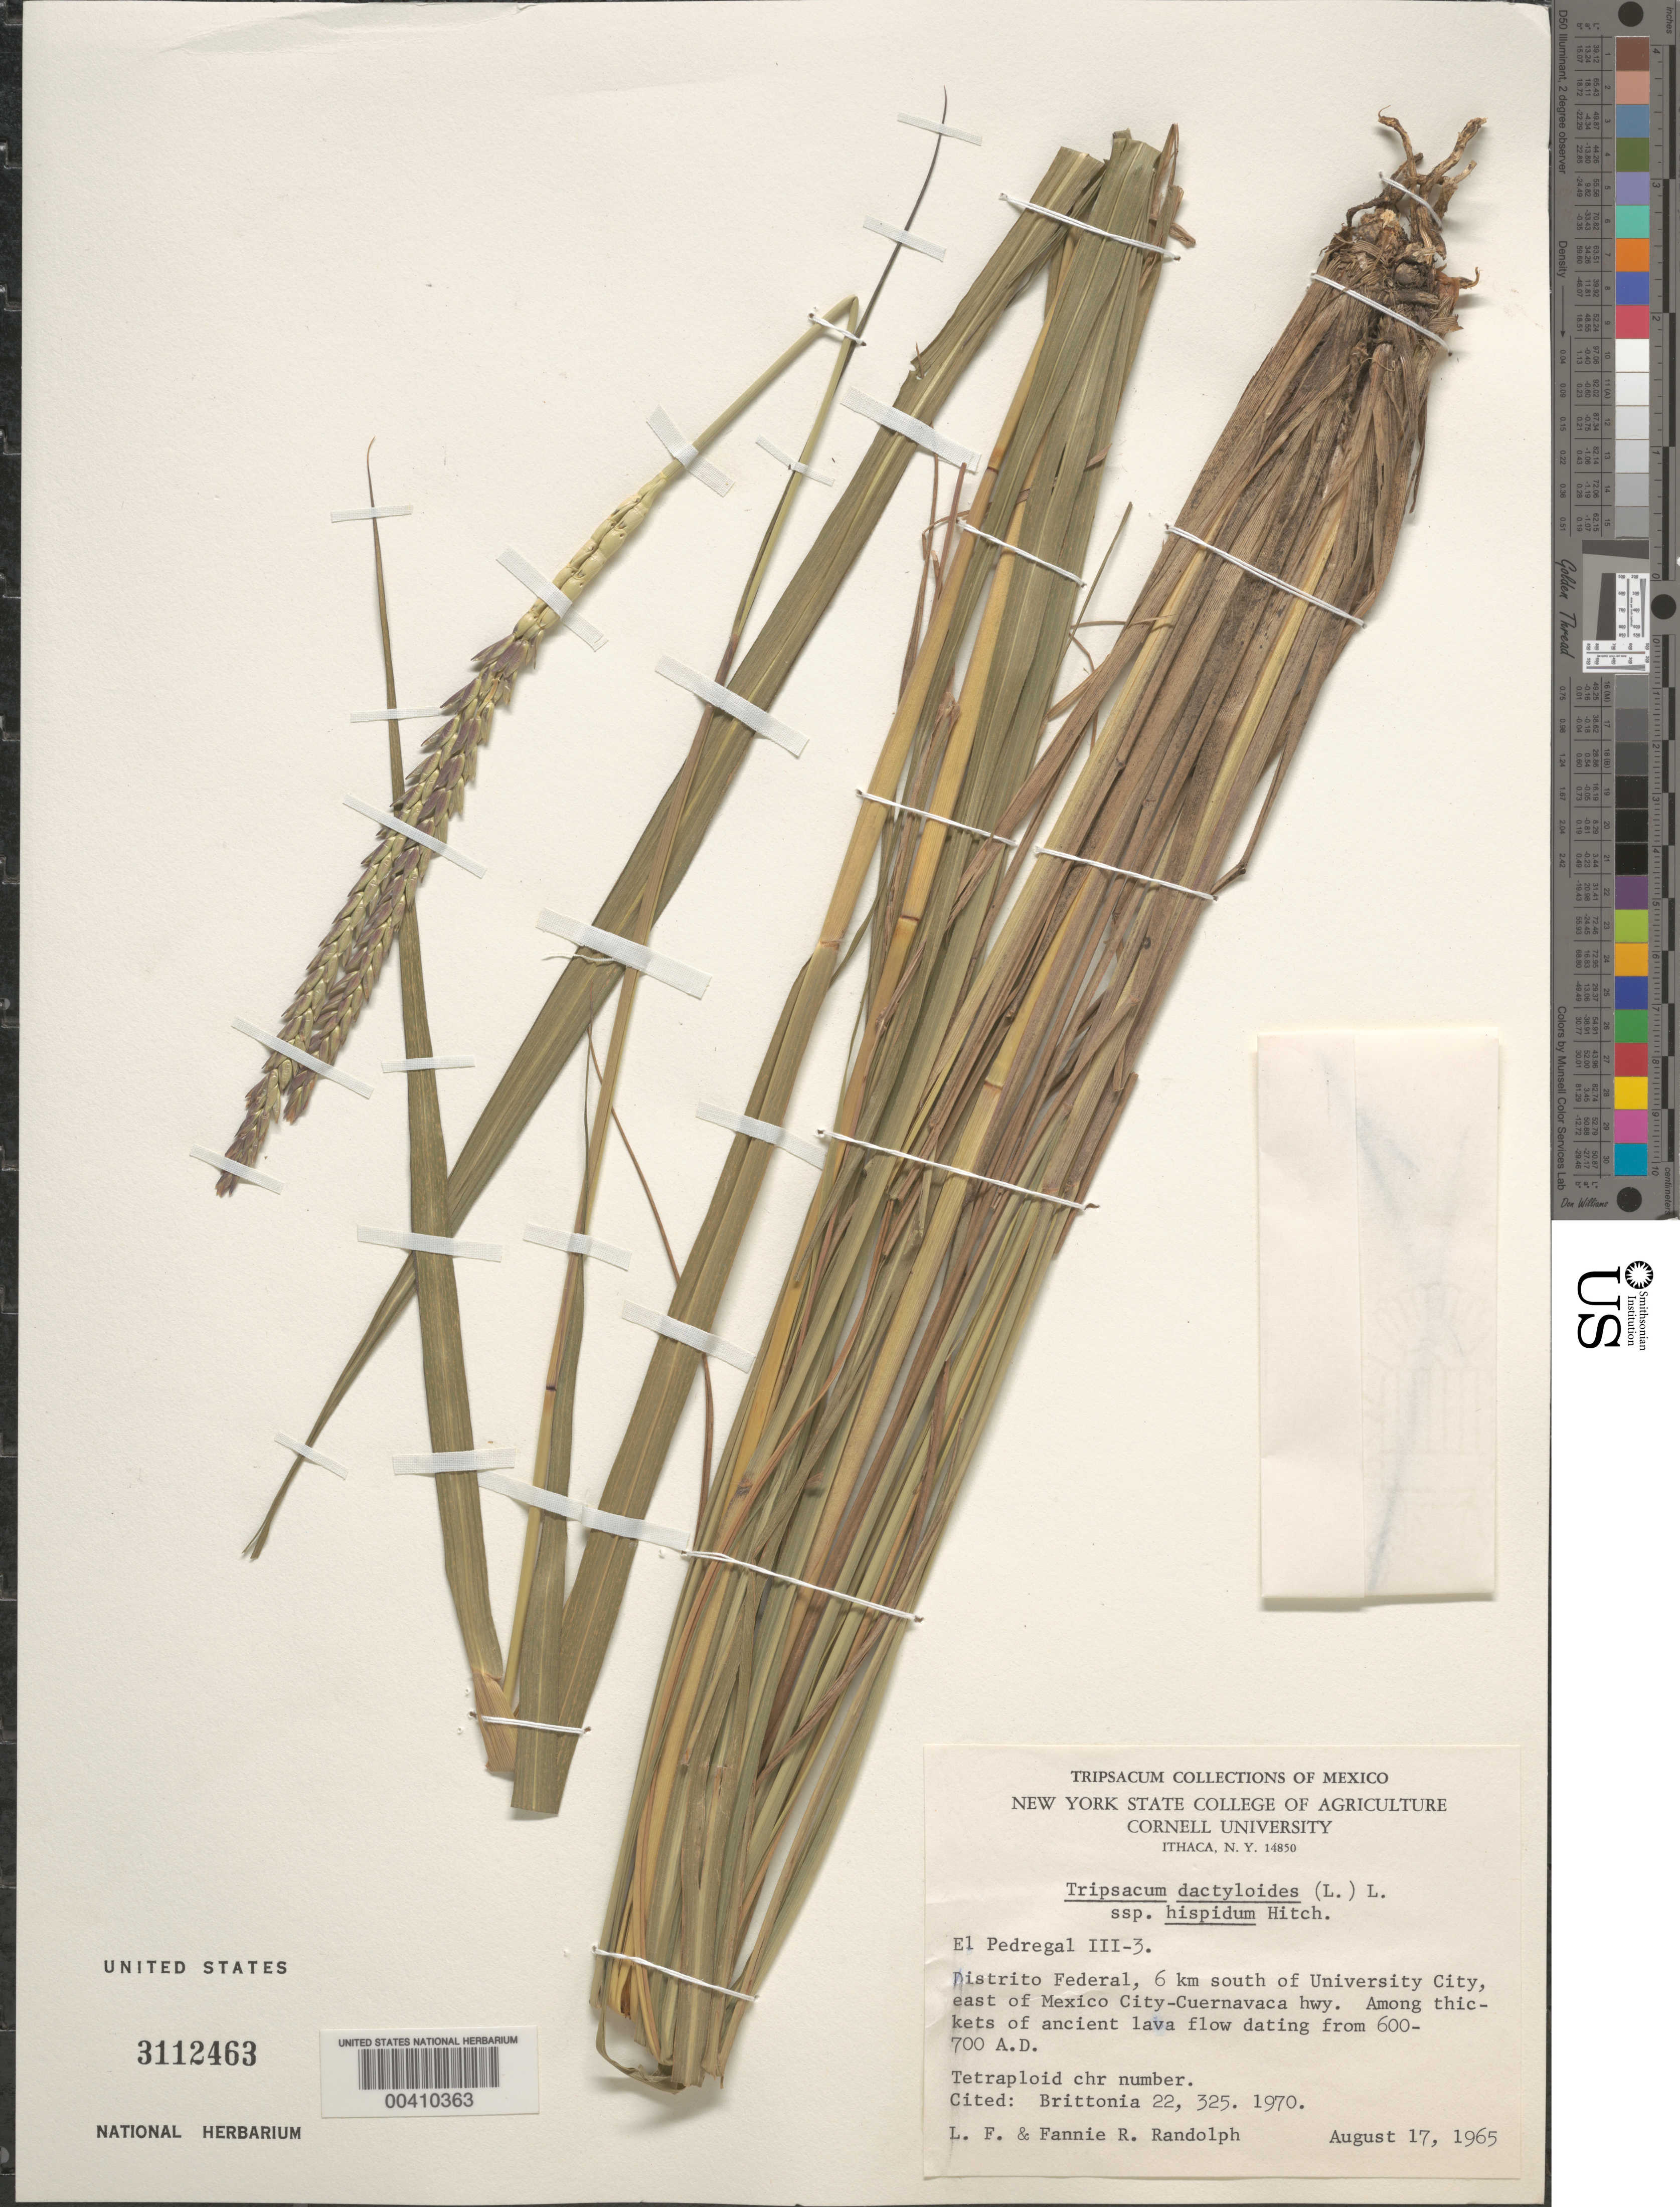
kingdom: Plantae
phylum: Tracheophyta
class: Liliopsida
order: Poales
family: Poaceae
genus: Tripsacum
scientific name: Tripsacum dactyloides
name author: (L.) L.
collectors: L. F. Randolph & F. Randolph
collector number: III-3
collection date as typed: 17 Aug 1965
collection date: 1965-08-17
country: Mexico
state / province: Distrito Federal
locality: El Pedregal, 6 km S of University City, E of Mexico City - Cuernavaca Hwy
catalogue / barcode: US 3112463